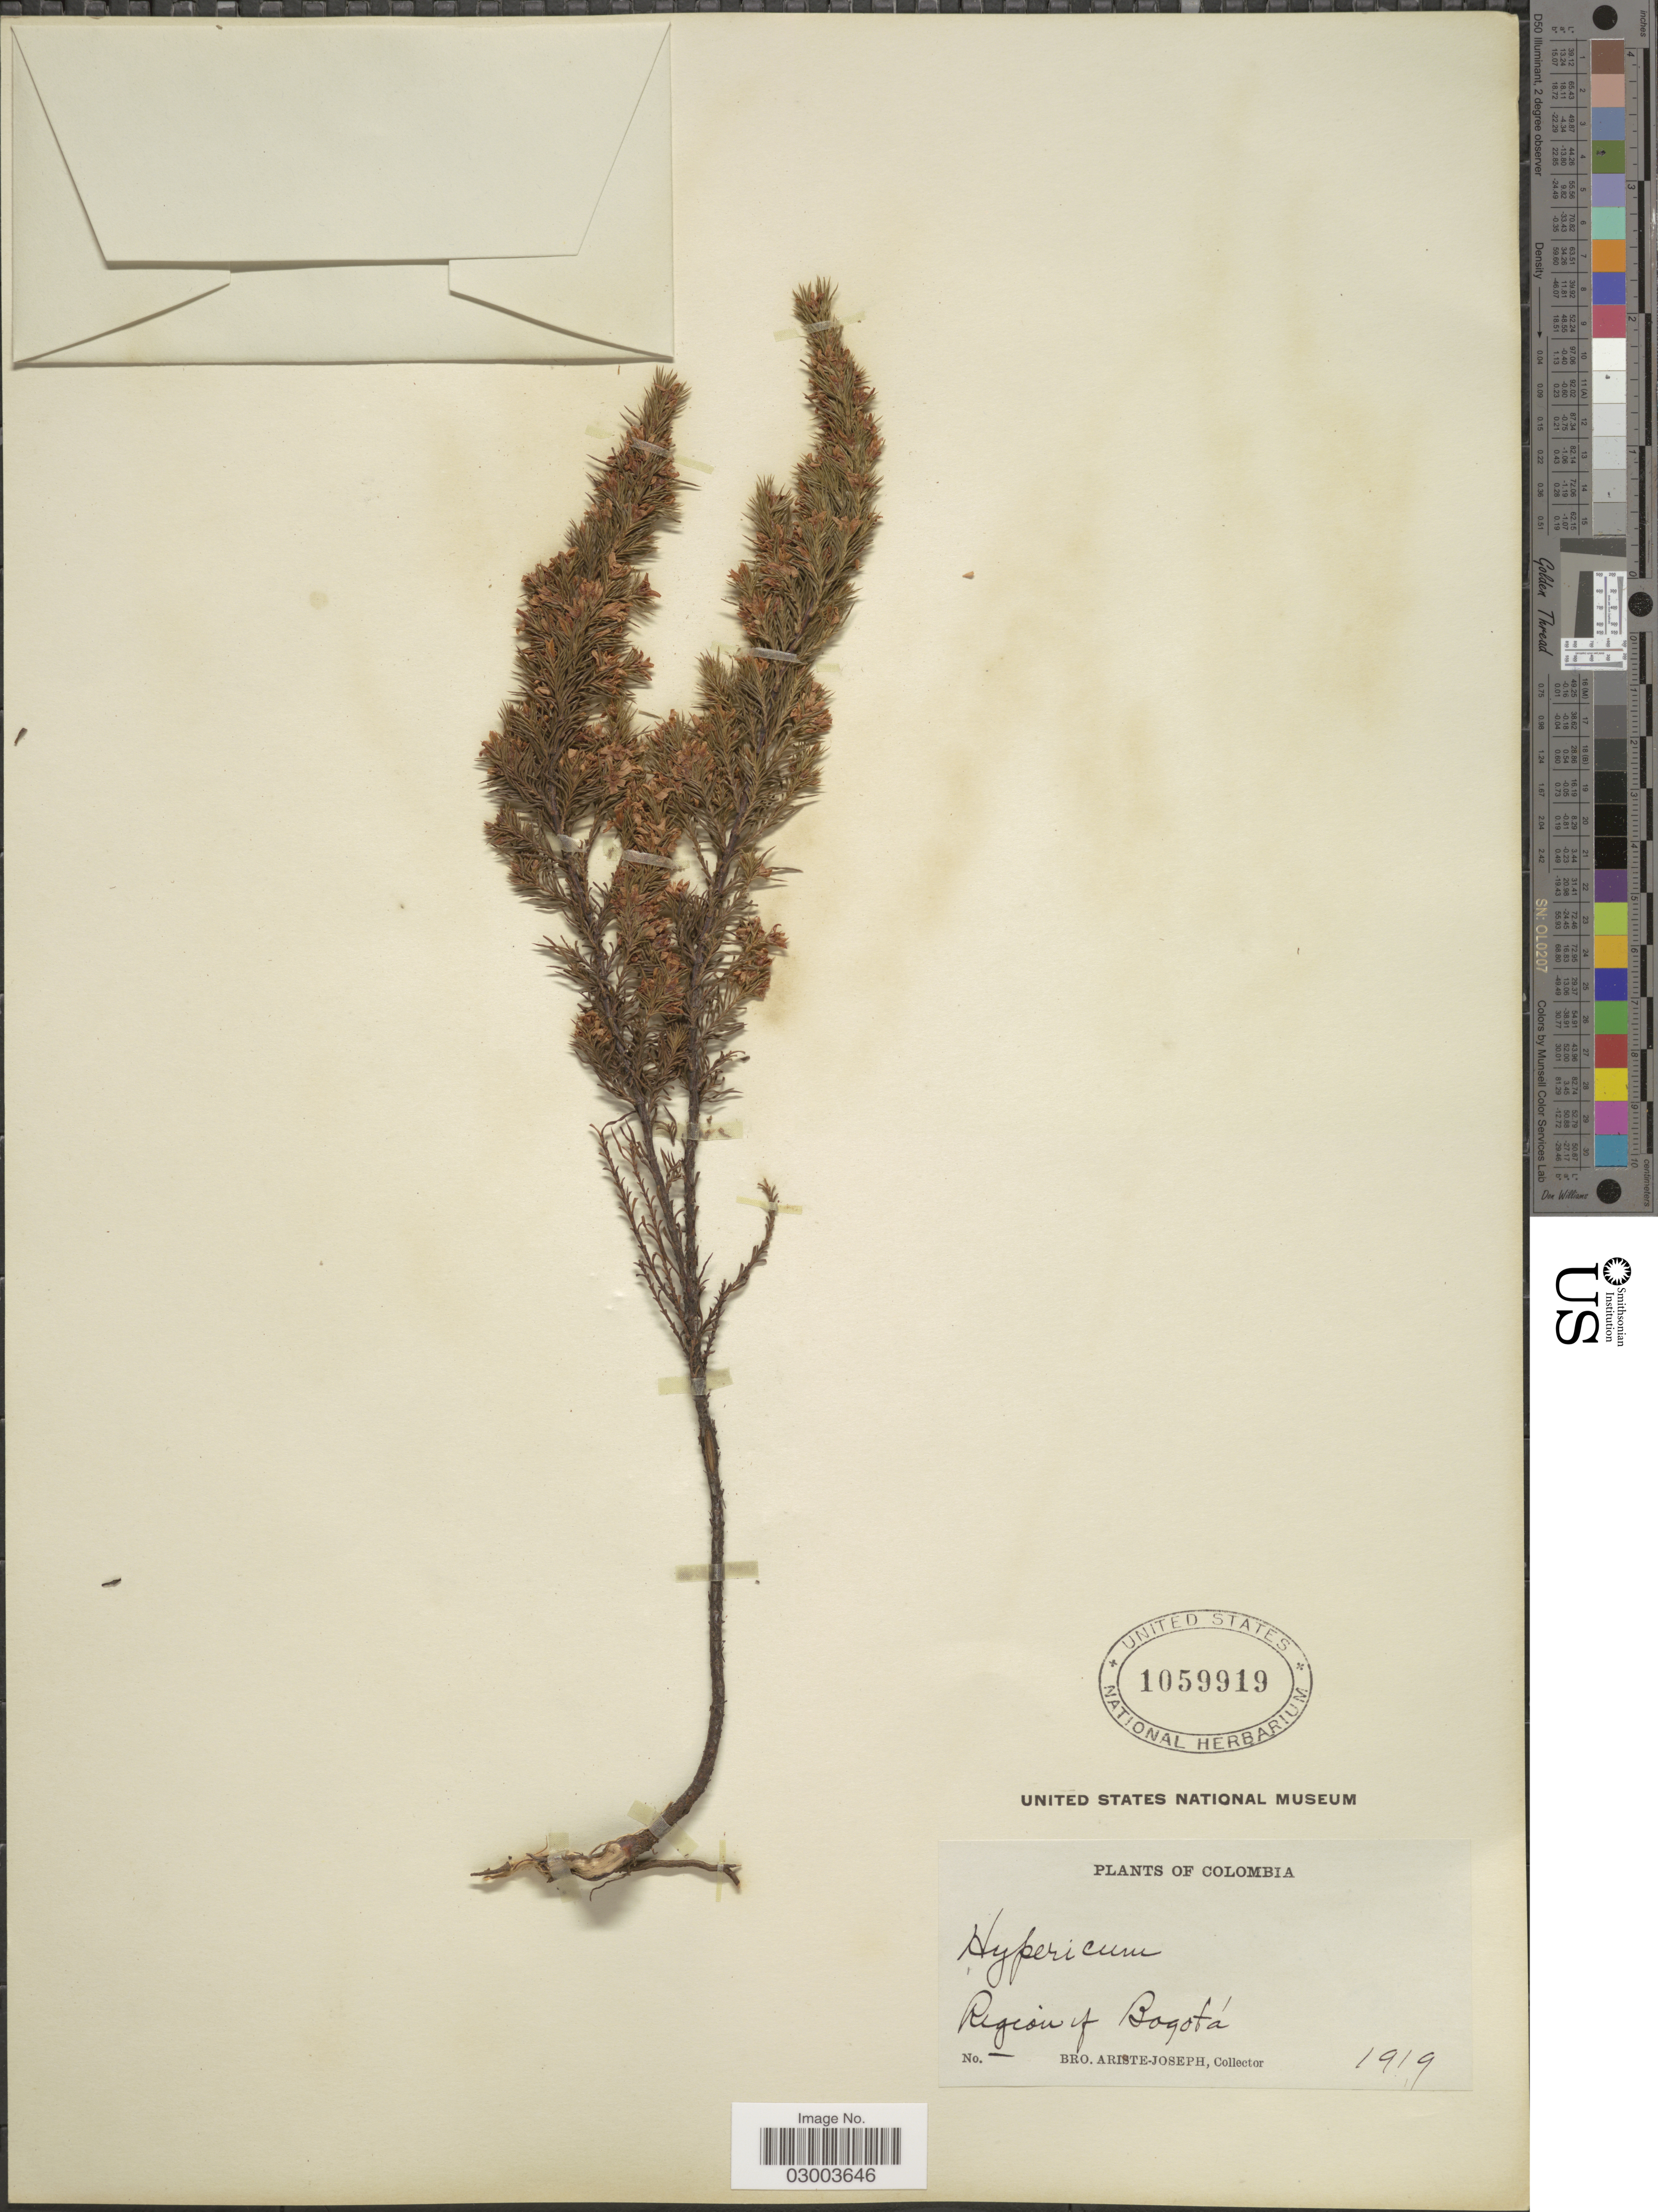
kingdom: Plantae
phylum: Tracheophyta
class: Magnoliopsida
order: Malpighiales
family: Hypericaceae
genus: Hypericum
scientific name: Hypericum juniperinum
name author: Kunth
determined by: Strong, Mark T., (BOT), Smithsonian Institution - National Museum of Natural History (UNITED STATES)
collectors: Bro. Ariste-Joseph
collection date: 1919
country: Colombia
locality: Region of Bogotá.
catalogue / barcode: US 1059919